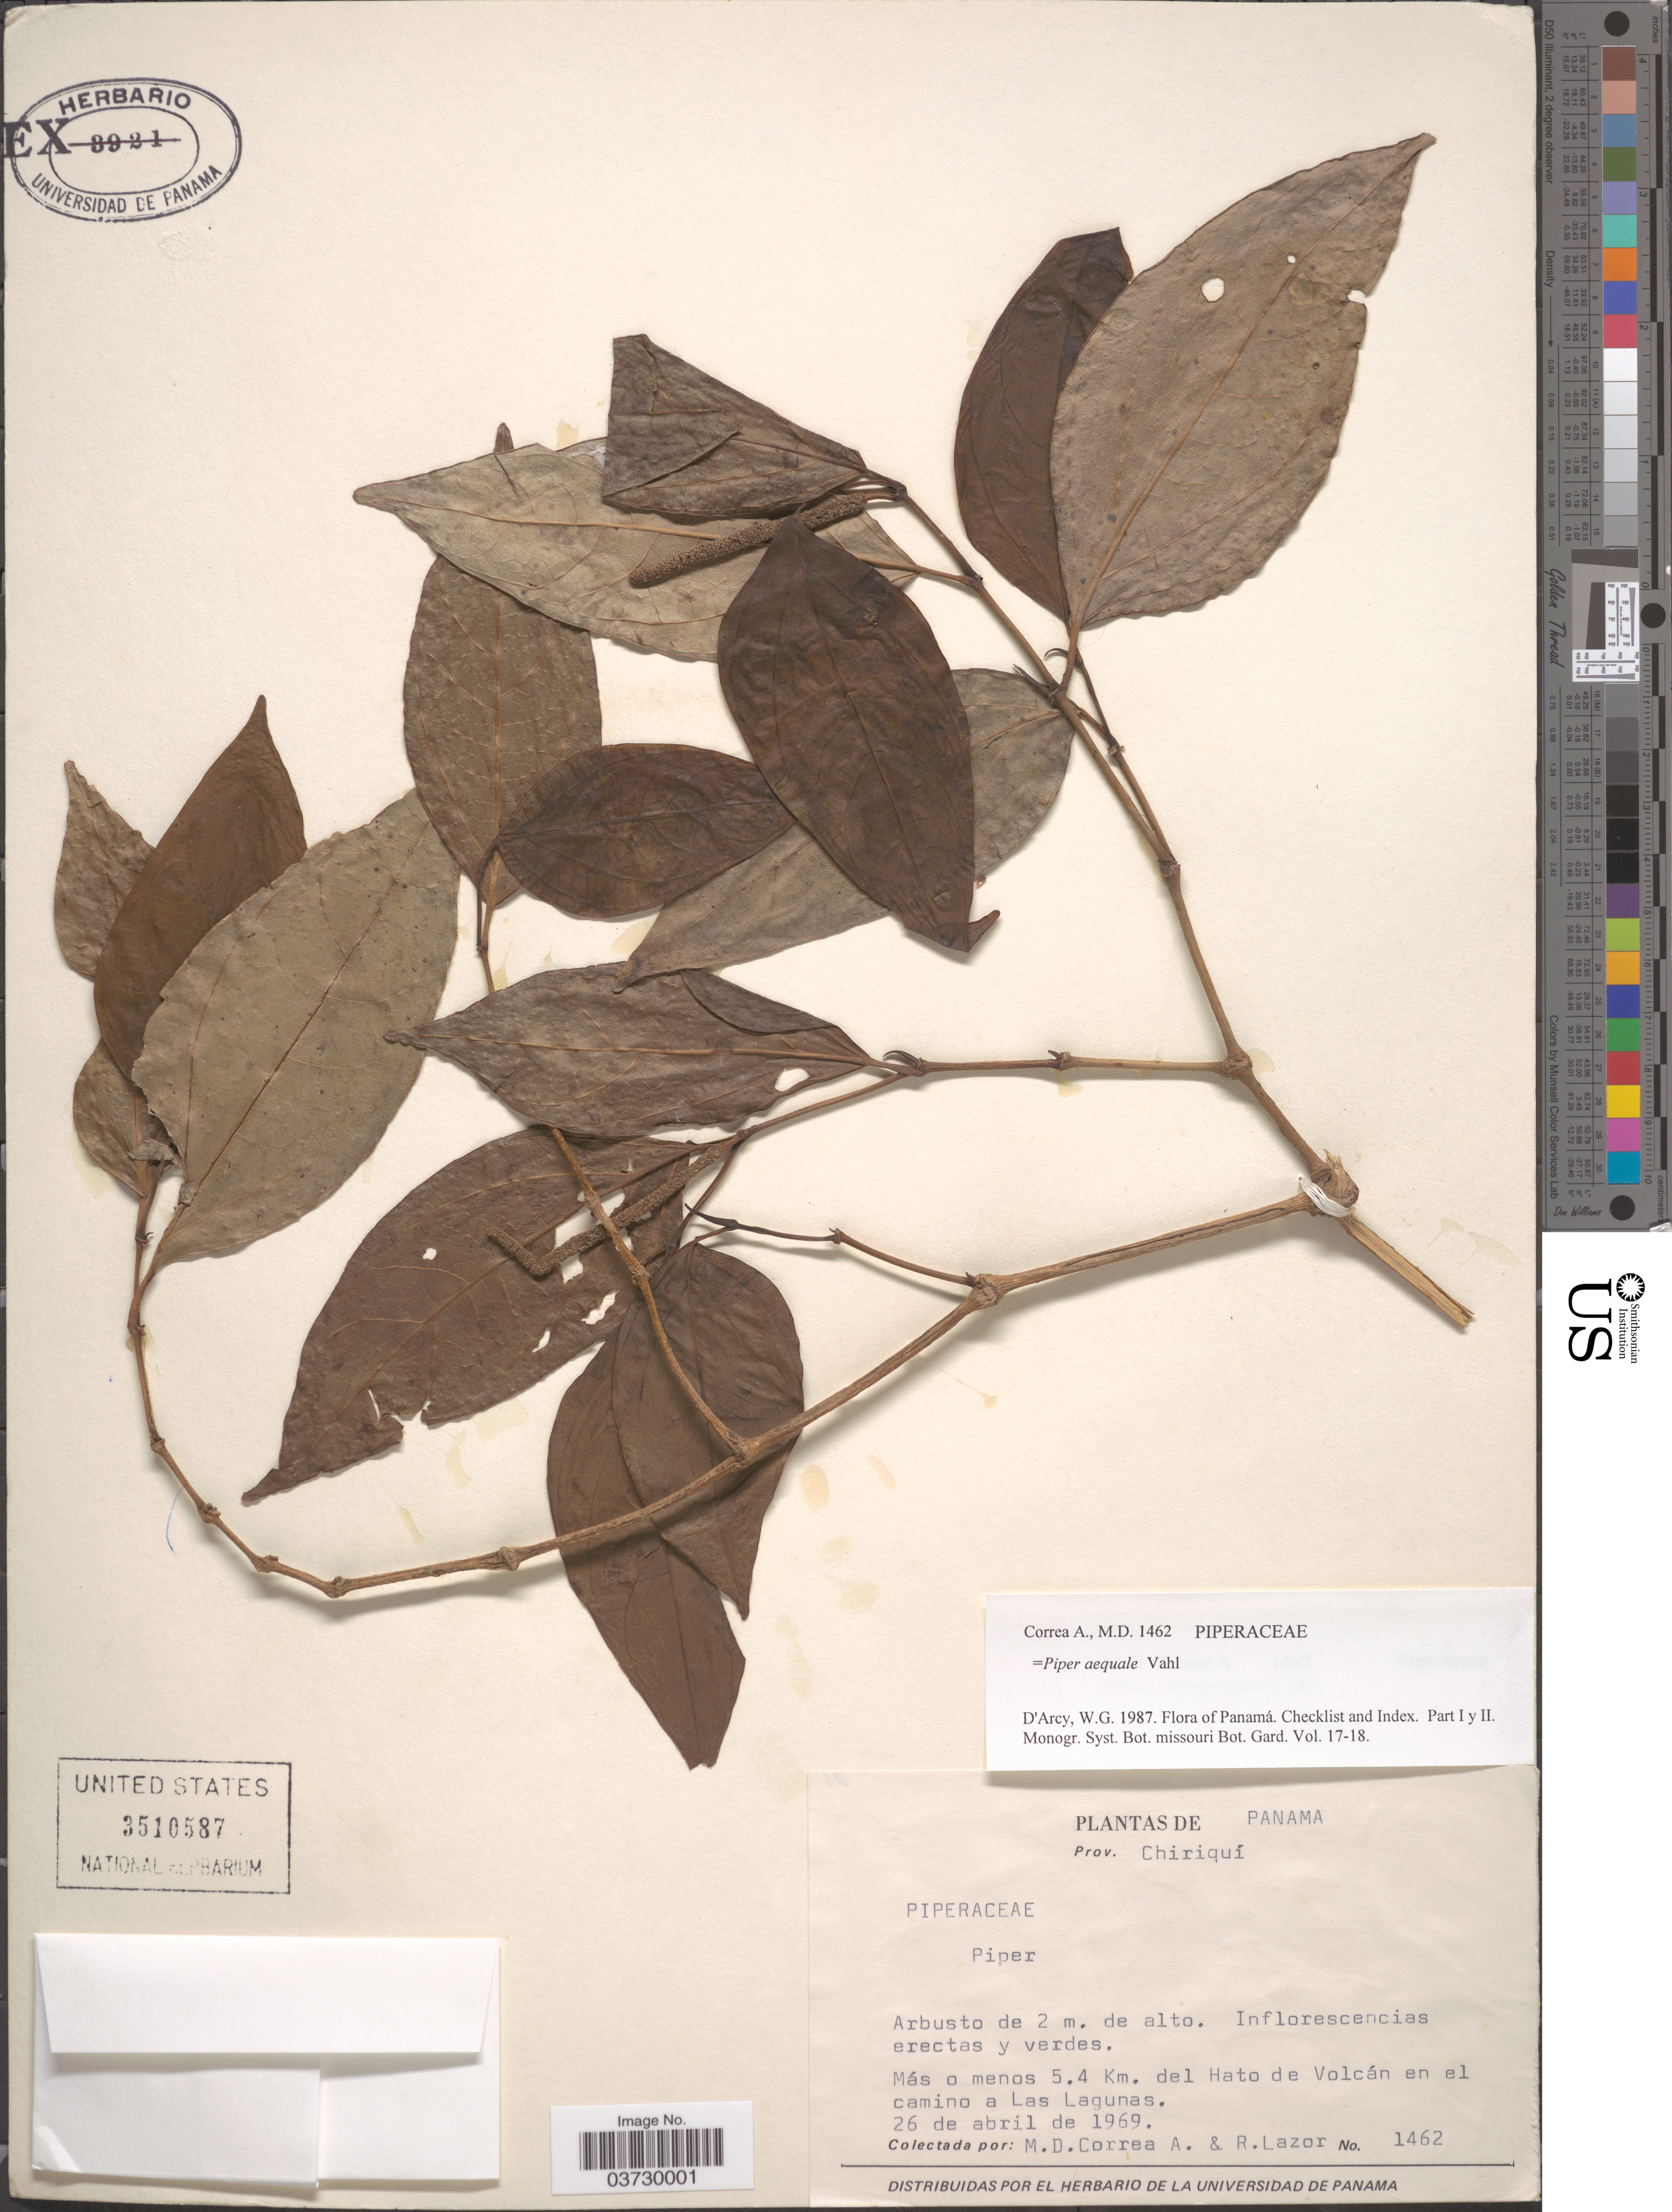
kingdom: Plantae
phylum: Tracheophyta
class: Magnoliopsida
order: Piperales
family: Piperaceae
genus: Piper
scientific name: Piper aequale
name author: Vahl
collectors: M. D. Corrêa-A. & R. L. Lazor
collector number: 1462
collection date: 1969-04-26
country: Panama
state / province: Chiriqui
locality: Más o menos 5.4 Km. del Hato de Volcán en el camino a Las Lagunas.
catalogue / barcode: US 3510587